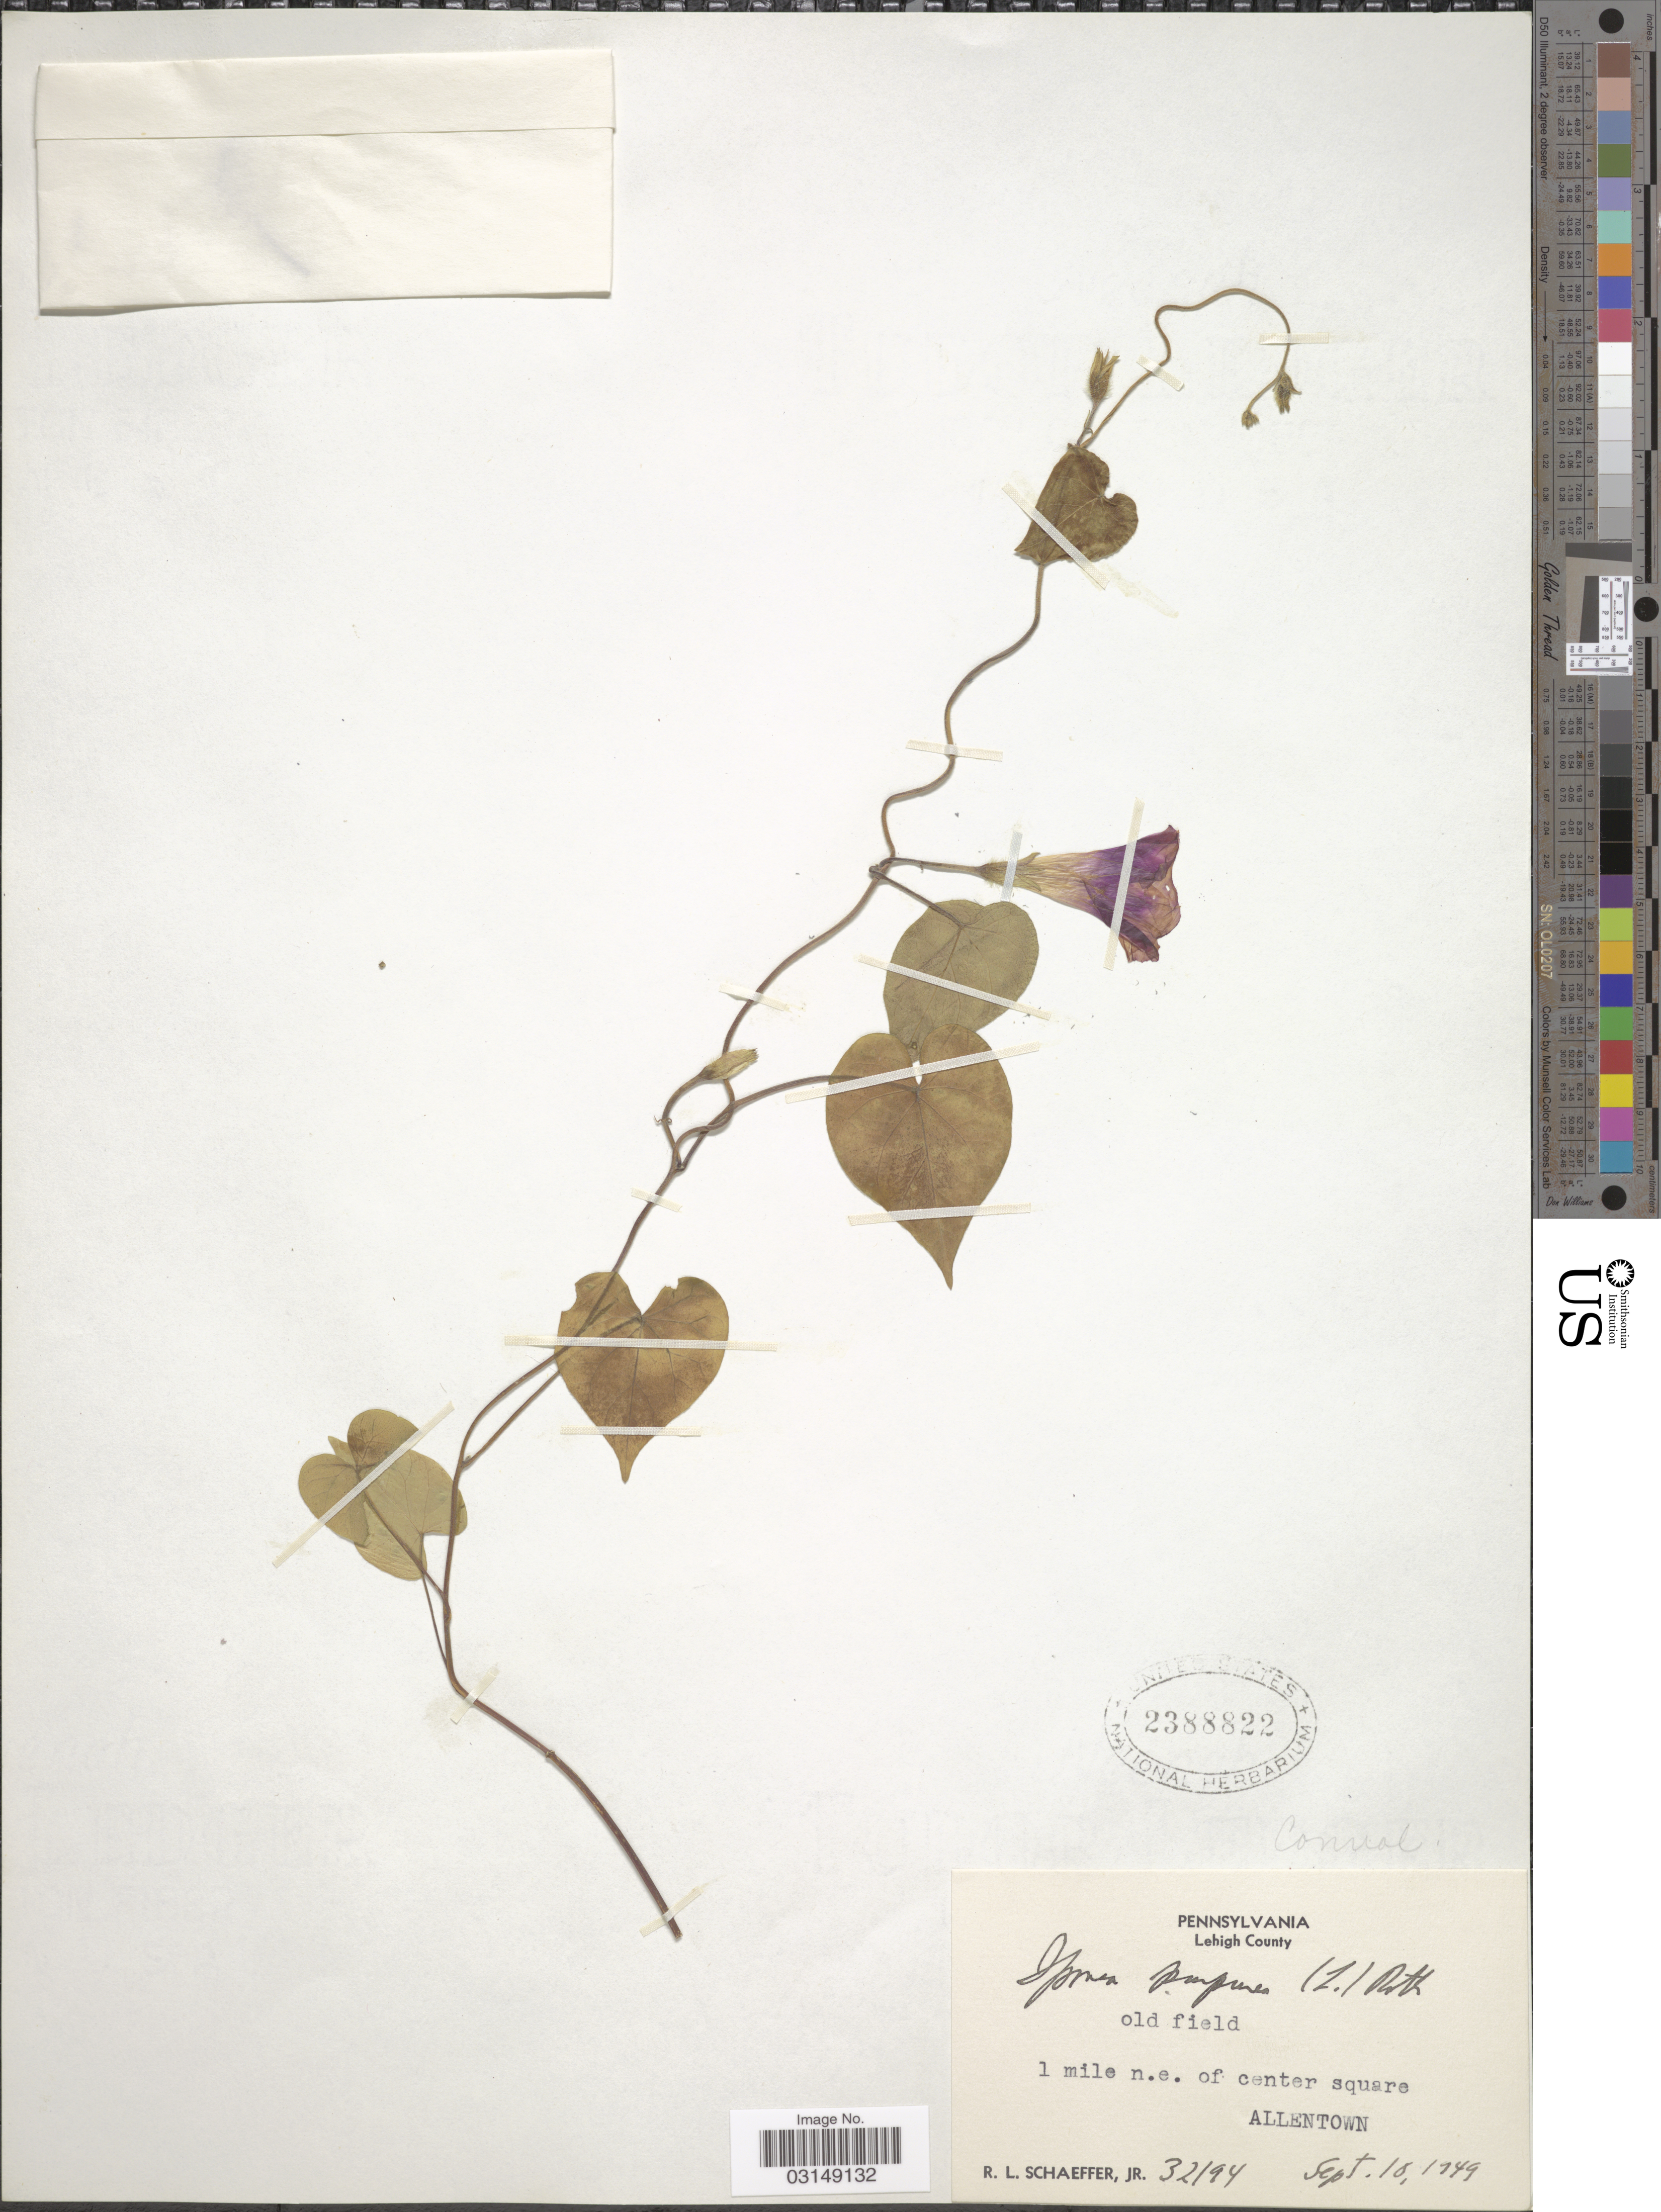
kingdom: Plantae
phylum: Tracheophyta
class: Magnoliopsida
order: Solanales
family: Convolvulaceae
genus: Ipomoea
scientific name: Ipomoea purpurea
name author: (L.) Roth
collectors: R. L. Schaeffer Jr.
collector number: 32194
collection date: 1949-09-18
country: United States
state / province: Pennsylvania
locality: Lehigh County. 1 mile n. e. of center square. Allentown.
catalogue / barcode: US 2388822